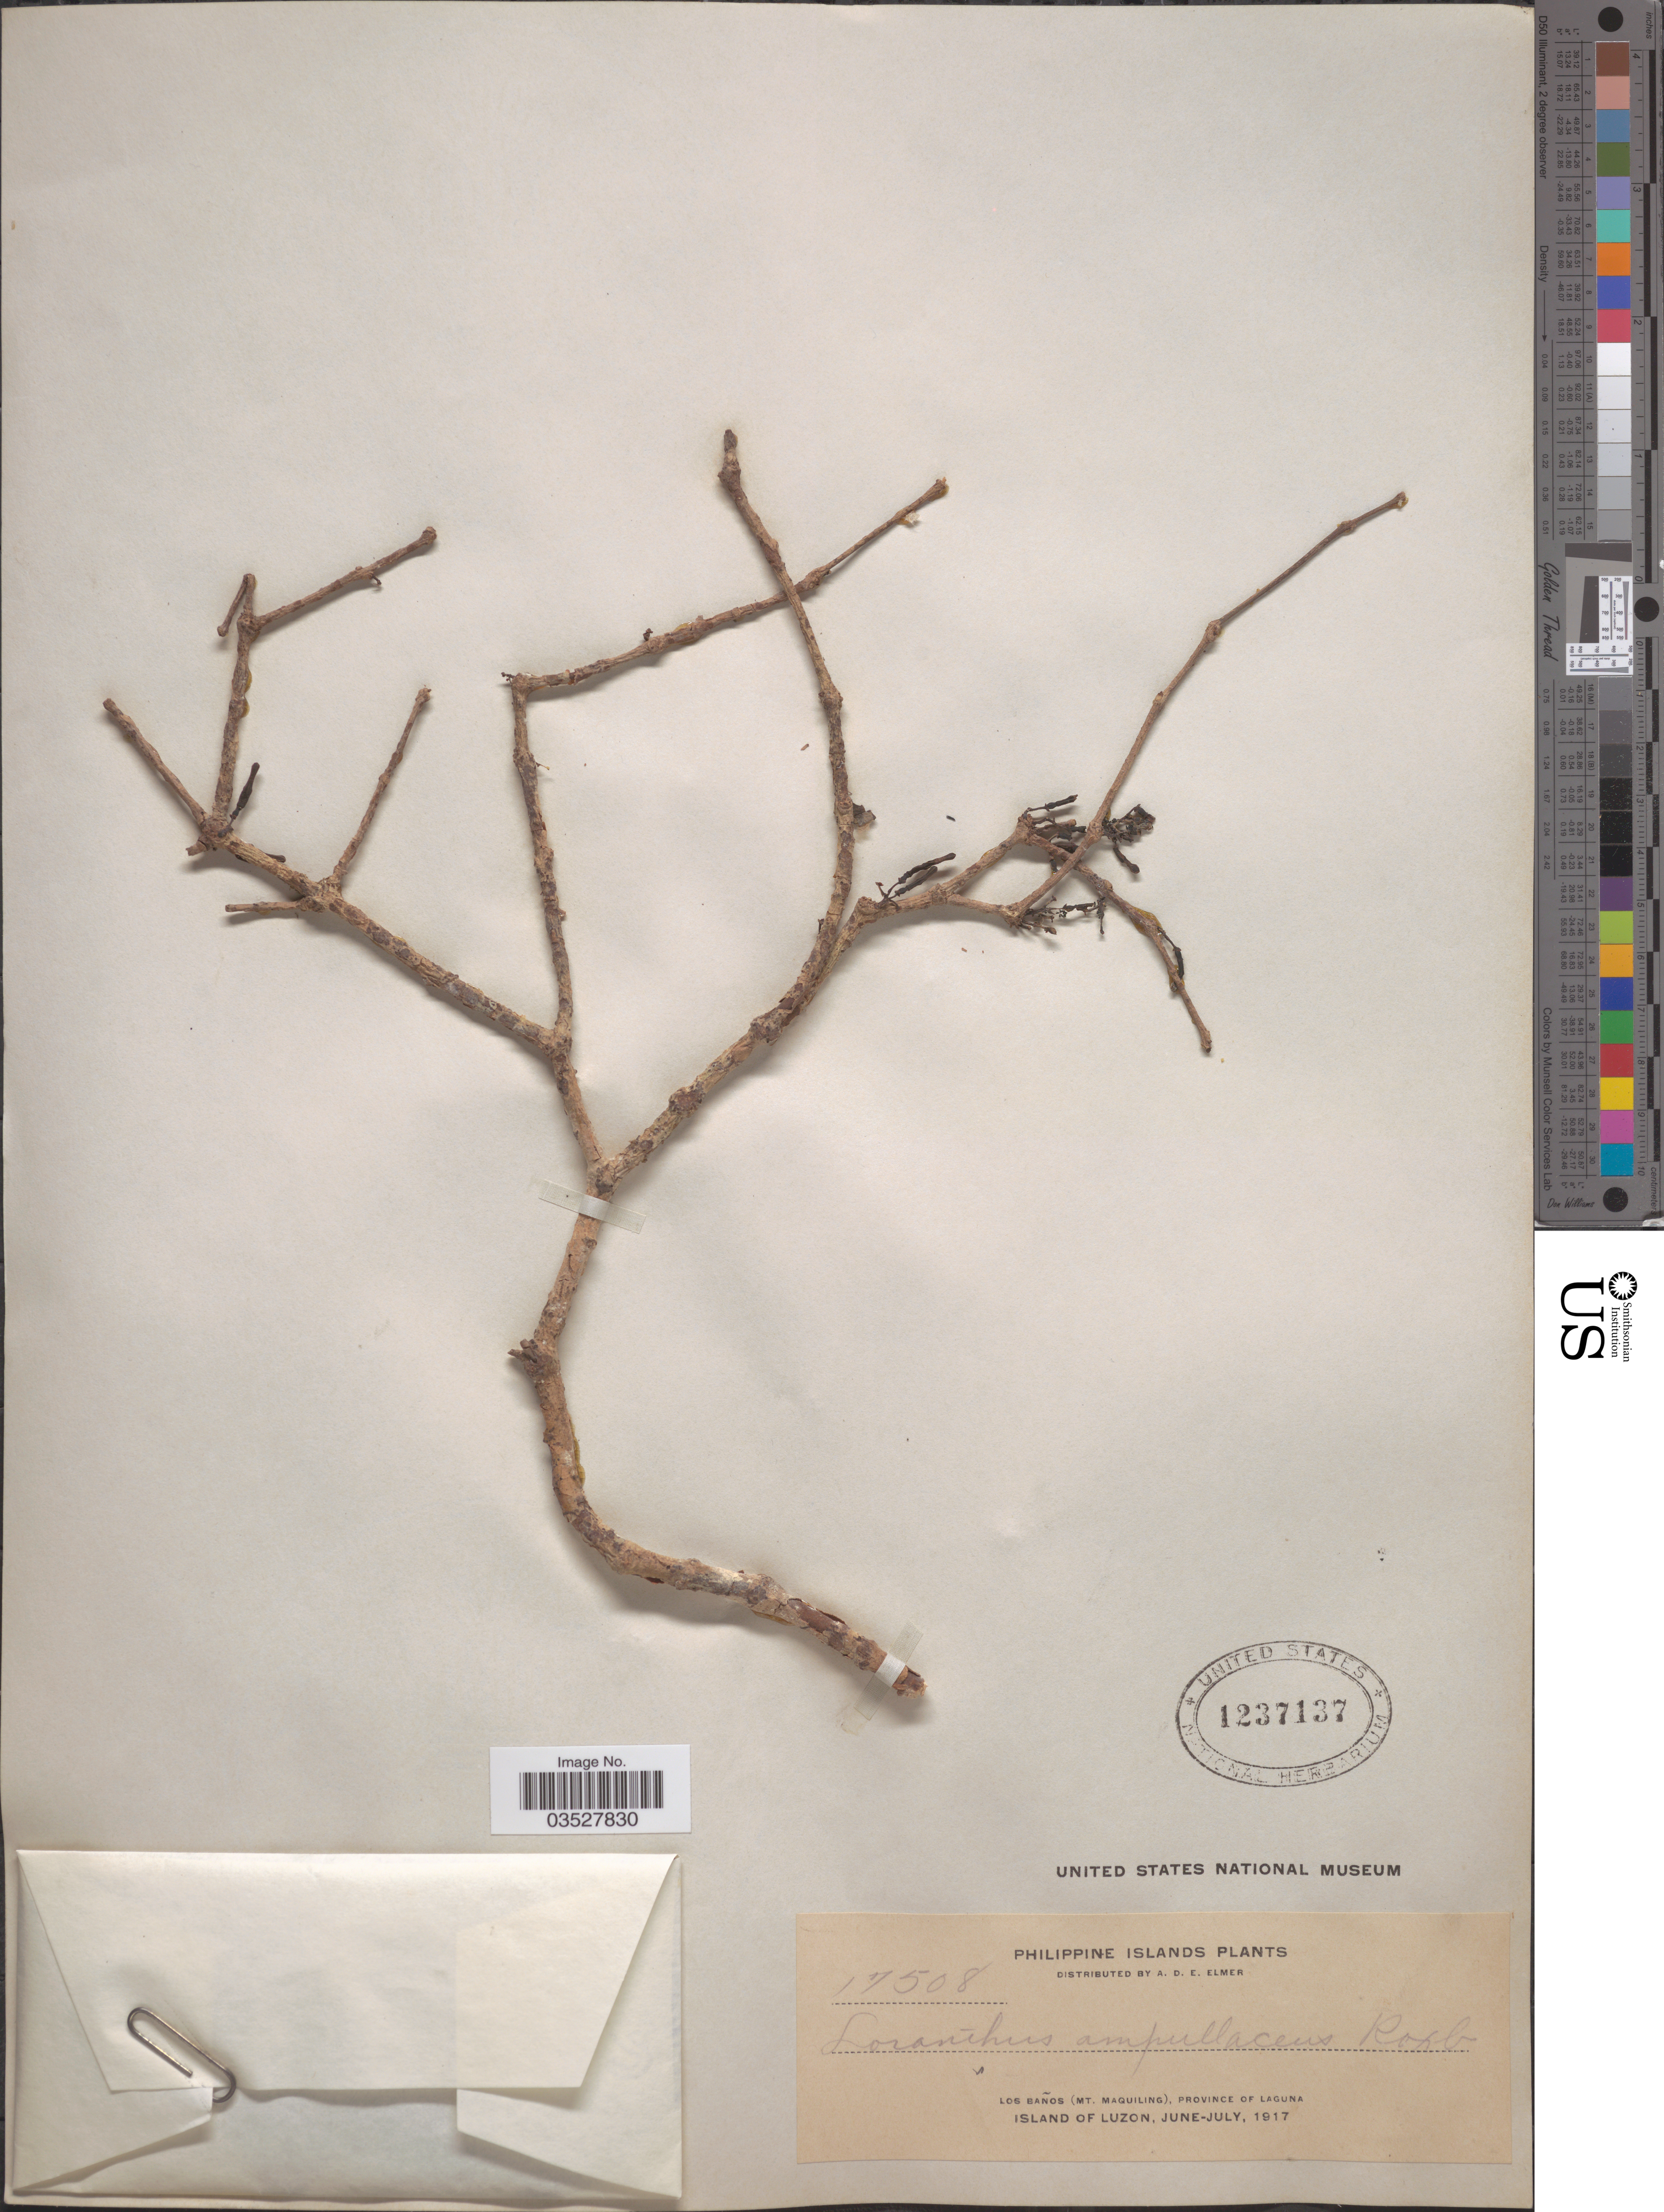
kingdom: Plantae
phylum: Tracheophyta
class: Magnoliopsida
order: Santalales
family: Loranthaceae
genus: Elytranthe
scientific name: Elytranthe cochinchinensis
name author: (Lour.) G. Don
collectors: A. D. E. Elmer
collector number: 17508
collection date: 1917-06/1917-07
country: Philippines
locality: Los Baños (Mt. Maquiling), Province of Laguna. Island of Luzon.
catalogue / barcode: US 1237137